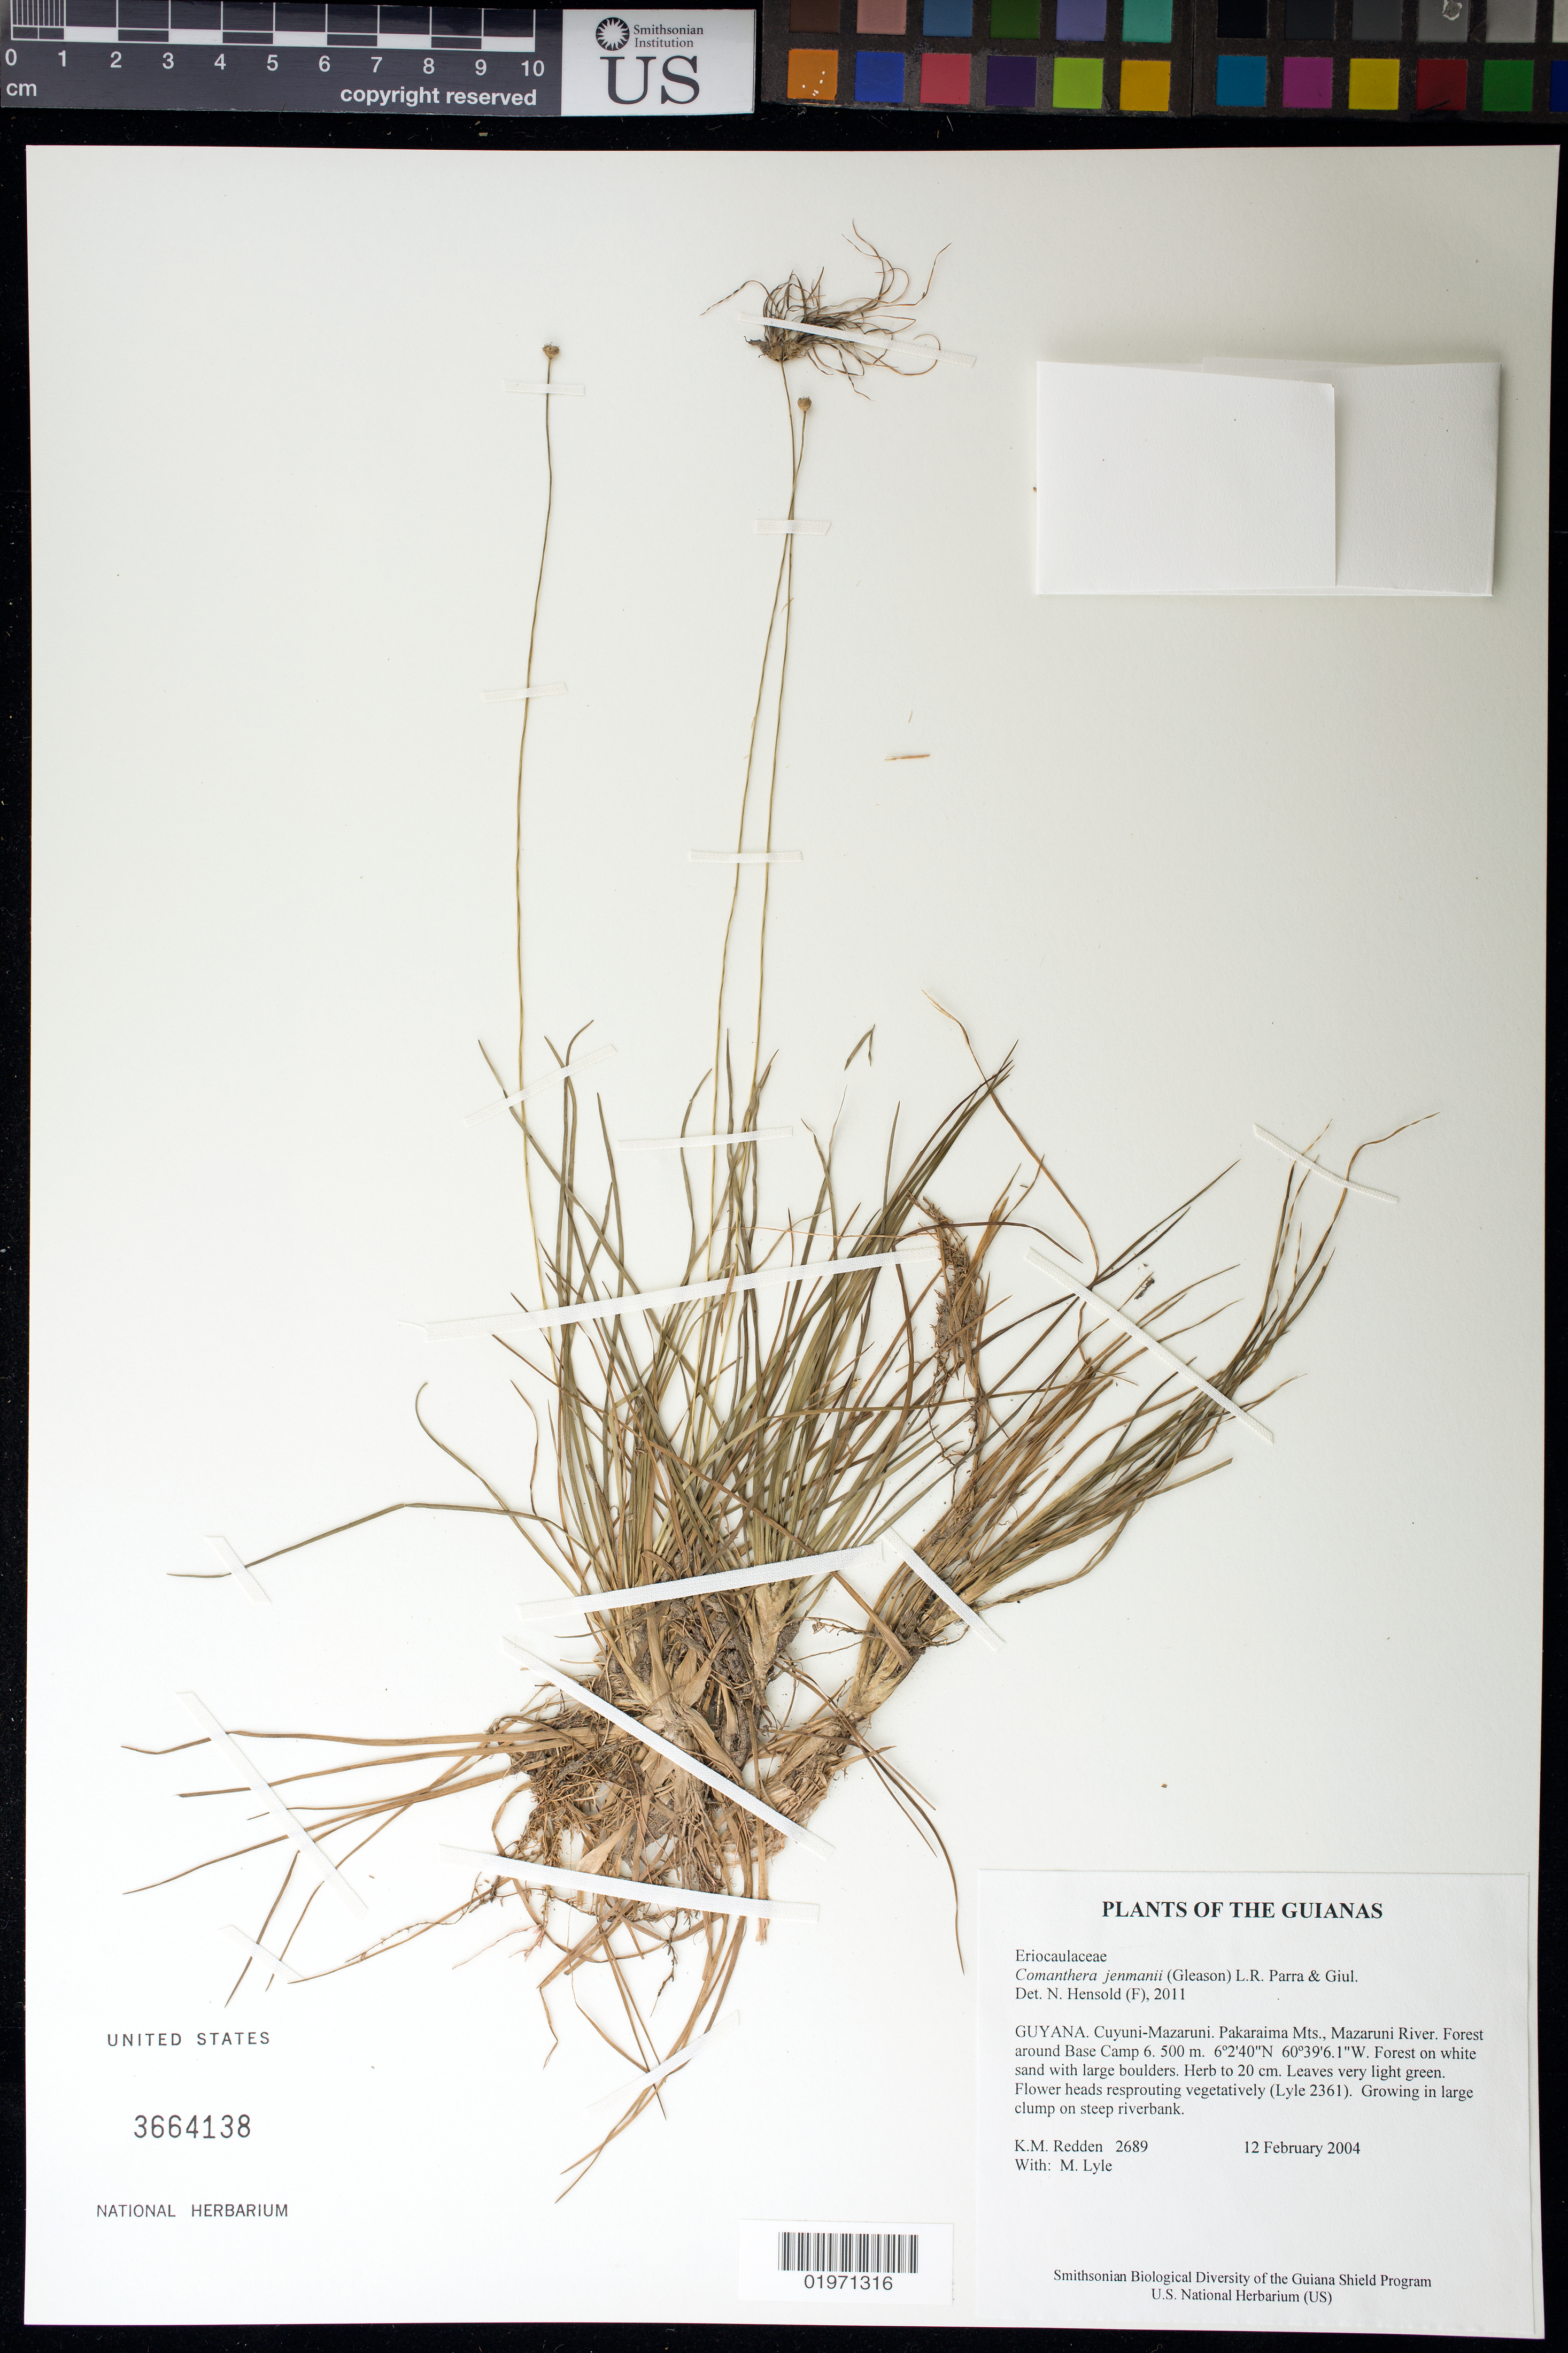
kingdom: Plantae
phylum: Tracheophyta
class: Liliopsida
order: Poales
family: Eriocaulaceae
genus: Comanthera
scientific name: Comanthera jenmanii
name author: (Gleason) L.R. Parra & Giul.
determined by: Hensold, N.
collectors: K. M. Redden & M. Lyle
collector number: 2689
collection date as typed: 12 February 2004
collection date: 2004-02-12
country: Guyana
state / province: Cuyuni-Mazaruni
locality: Pakaraima Mts., Mazaruni River. Forest around Base Camp 6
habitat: Forest on white sand with large boulders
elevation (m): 500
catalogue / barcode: US 3664138